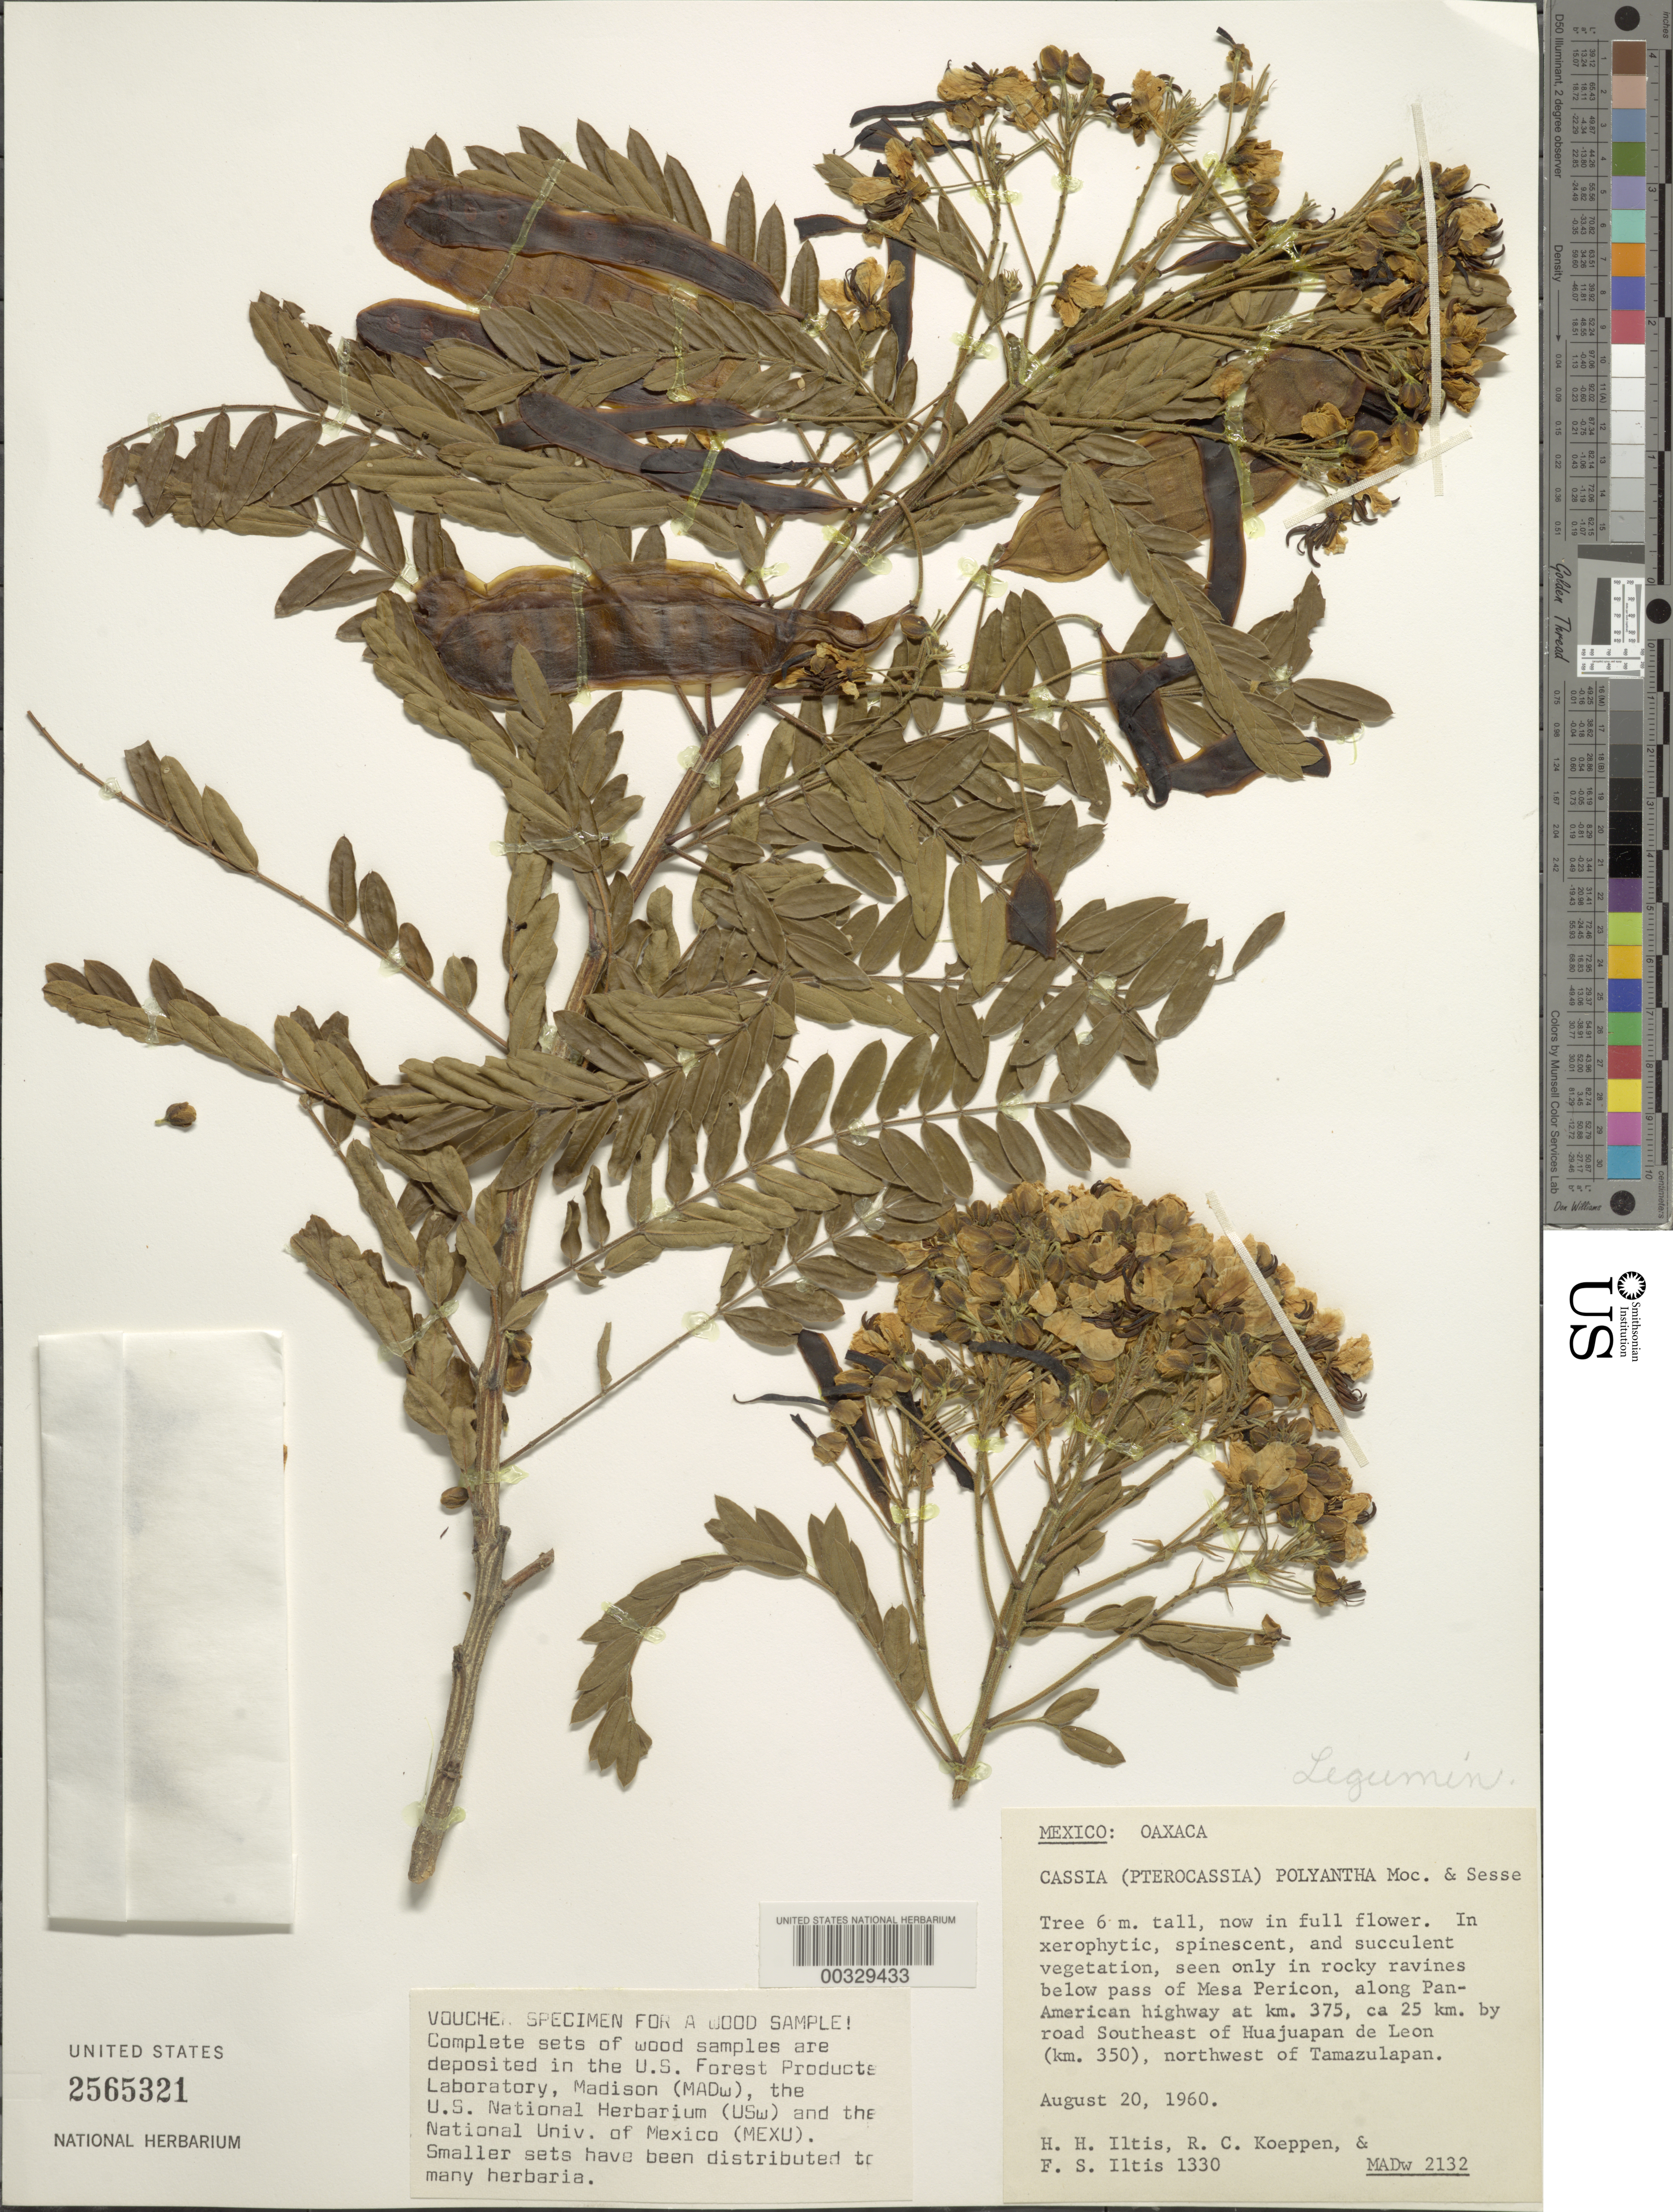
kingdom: Plantae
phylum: Tracheophyta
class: Magnoliopsida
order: Fabales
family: Fabaceae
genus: Senna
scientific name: Senna polyantha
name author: (Coll) H.S. Irwin & Barneby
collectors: H. H. Iltis, R. C. Koeppen & F. S. Iltis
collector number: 1330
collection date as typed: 20 Aug 1960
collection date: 1960-08-20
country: Mexico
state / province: Oaxaca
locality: Below pass of mesa pericon, along Pan-American Highway, km 375, 25 km by road SE of Huajuapan de leon ( km 350) NW of Tamazulapan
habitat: In rocky ravines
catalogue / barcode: US 2565321